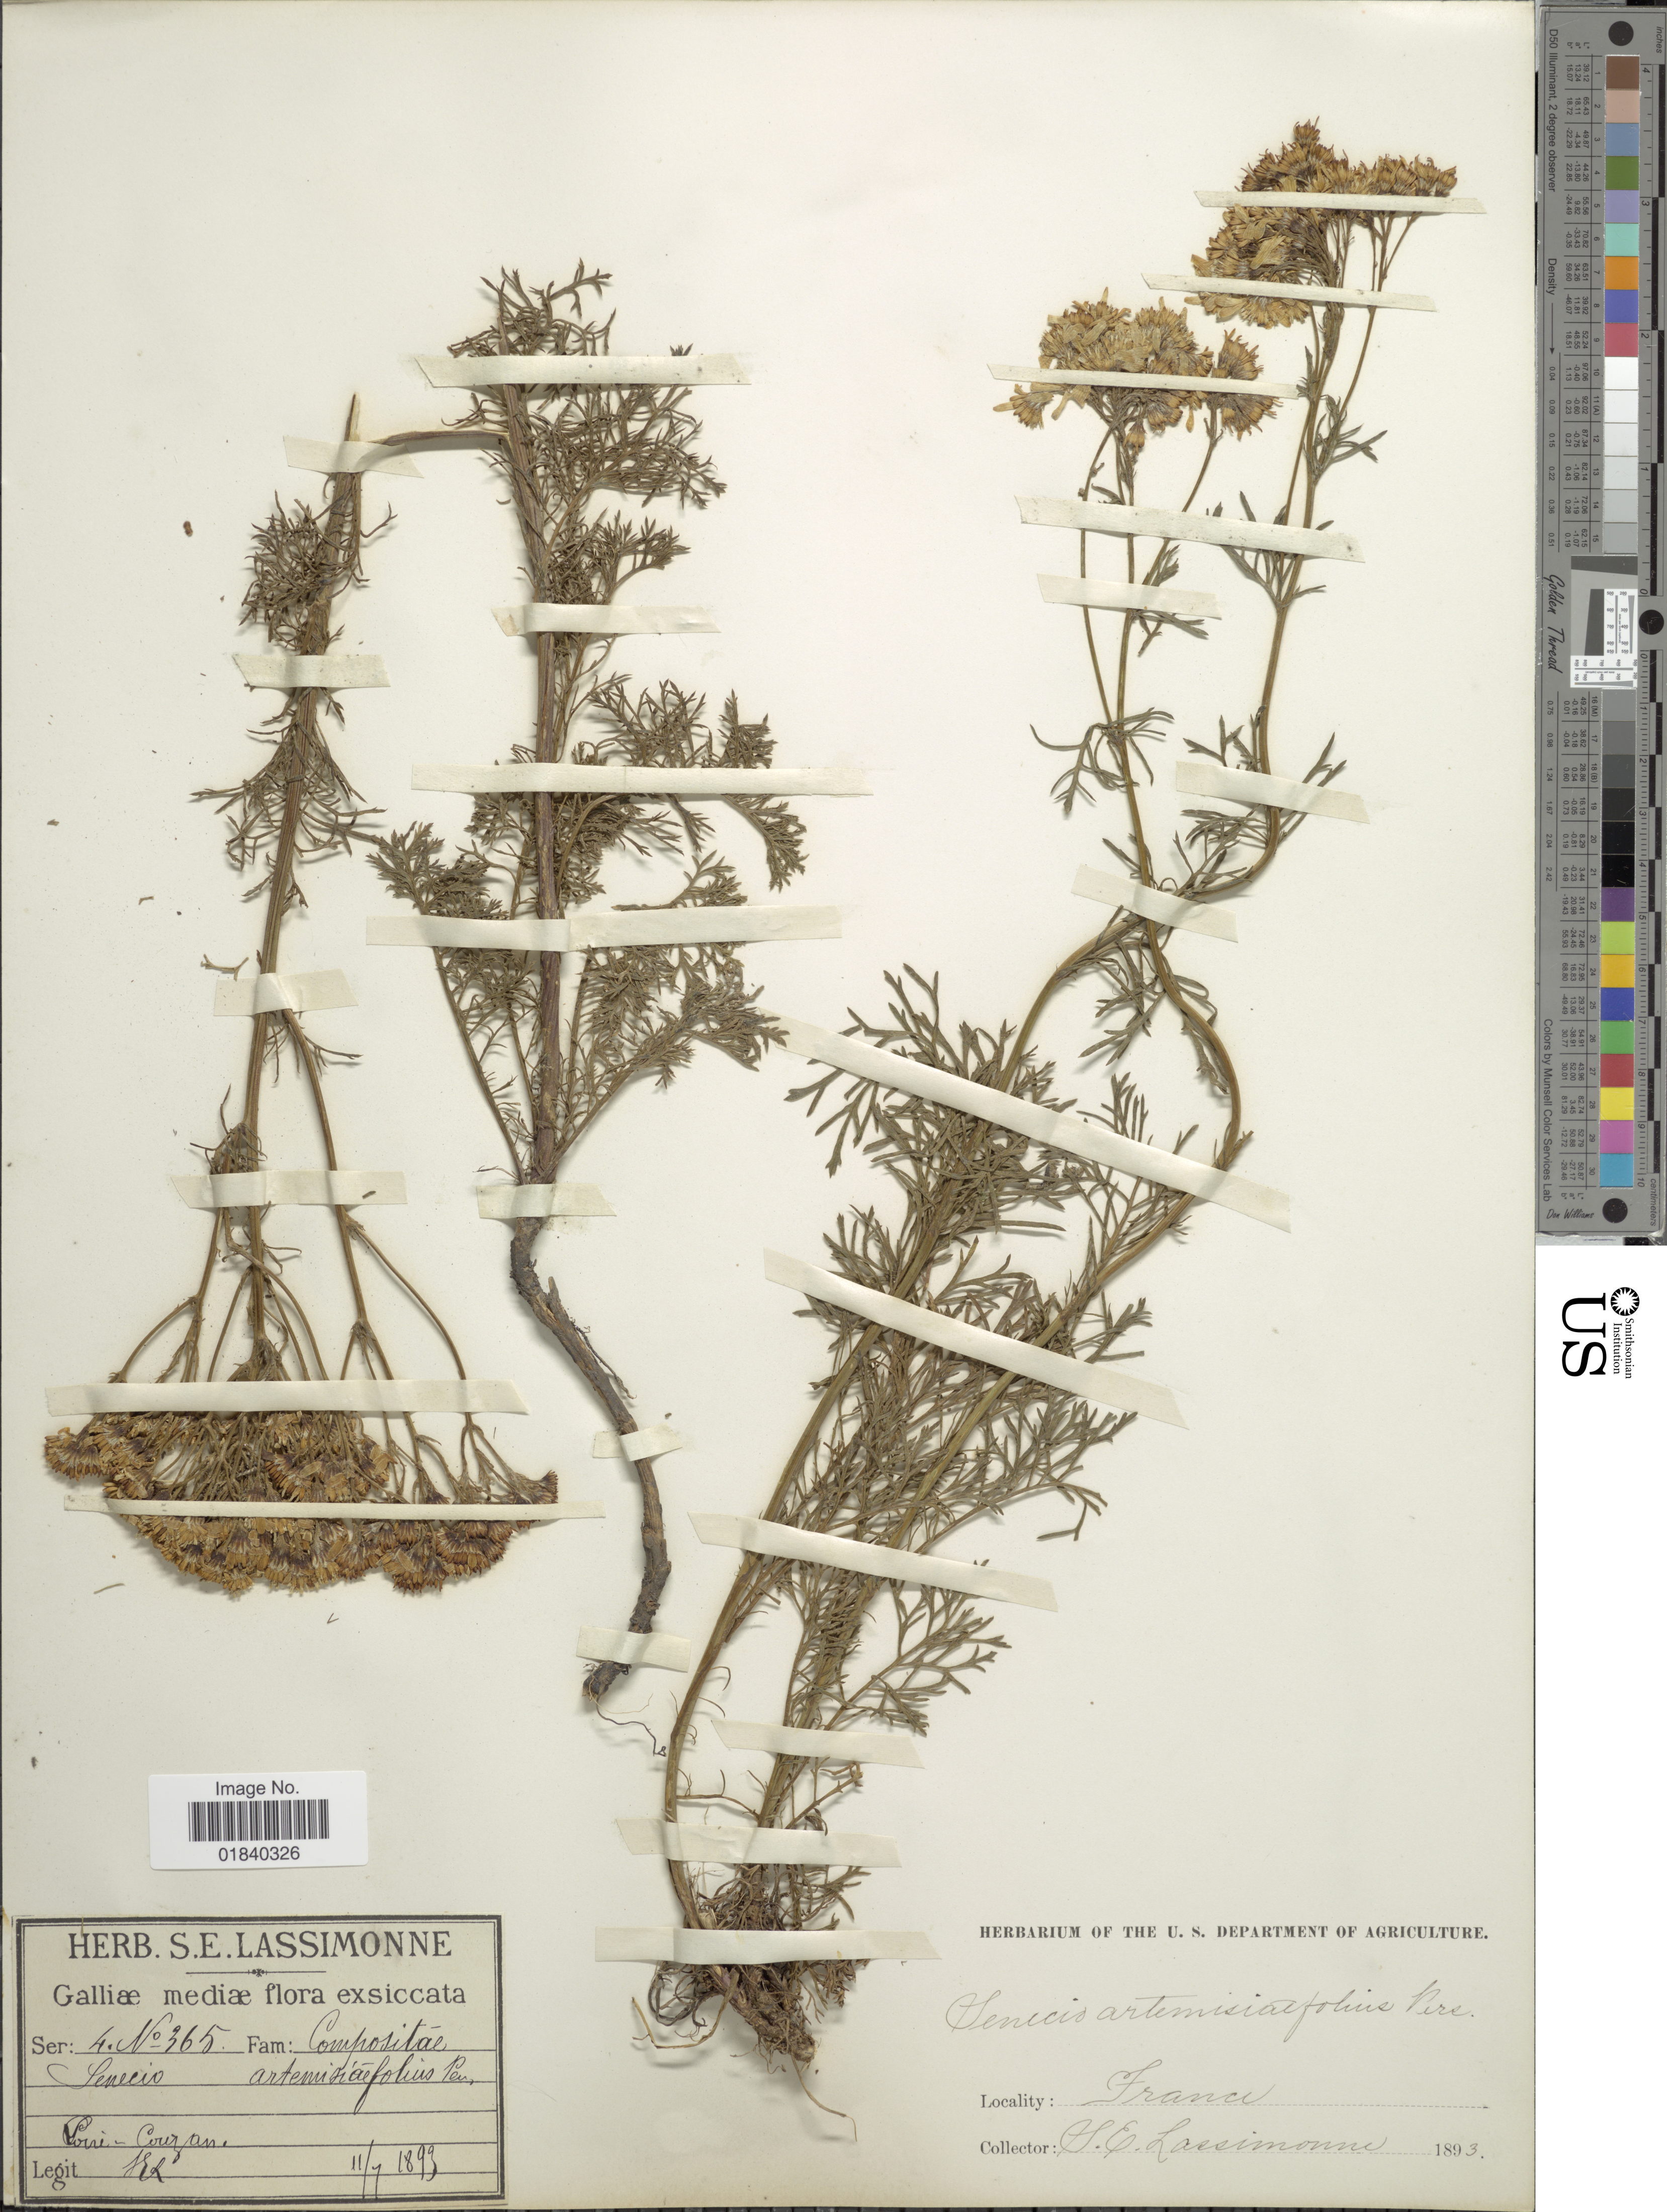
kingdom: Plantae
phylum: Tracheophyta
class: Magnoliopsida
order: Asterales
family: Asteraceae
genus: Jacobaea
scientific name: Jacobaea adonidifolia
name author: (Loisel.) Pelser & Veldkamp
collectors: S. Lassimonne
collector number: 365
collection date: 1893-07-11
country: France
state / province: Auvergne-Rhône-Alpes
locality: Loire - Couzan